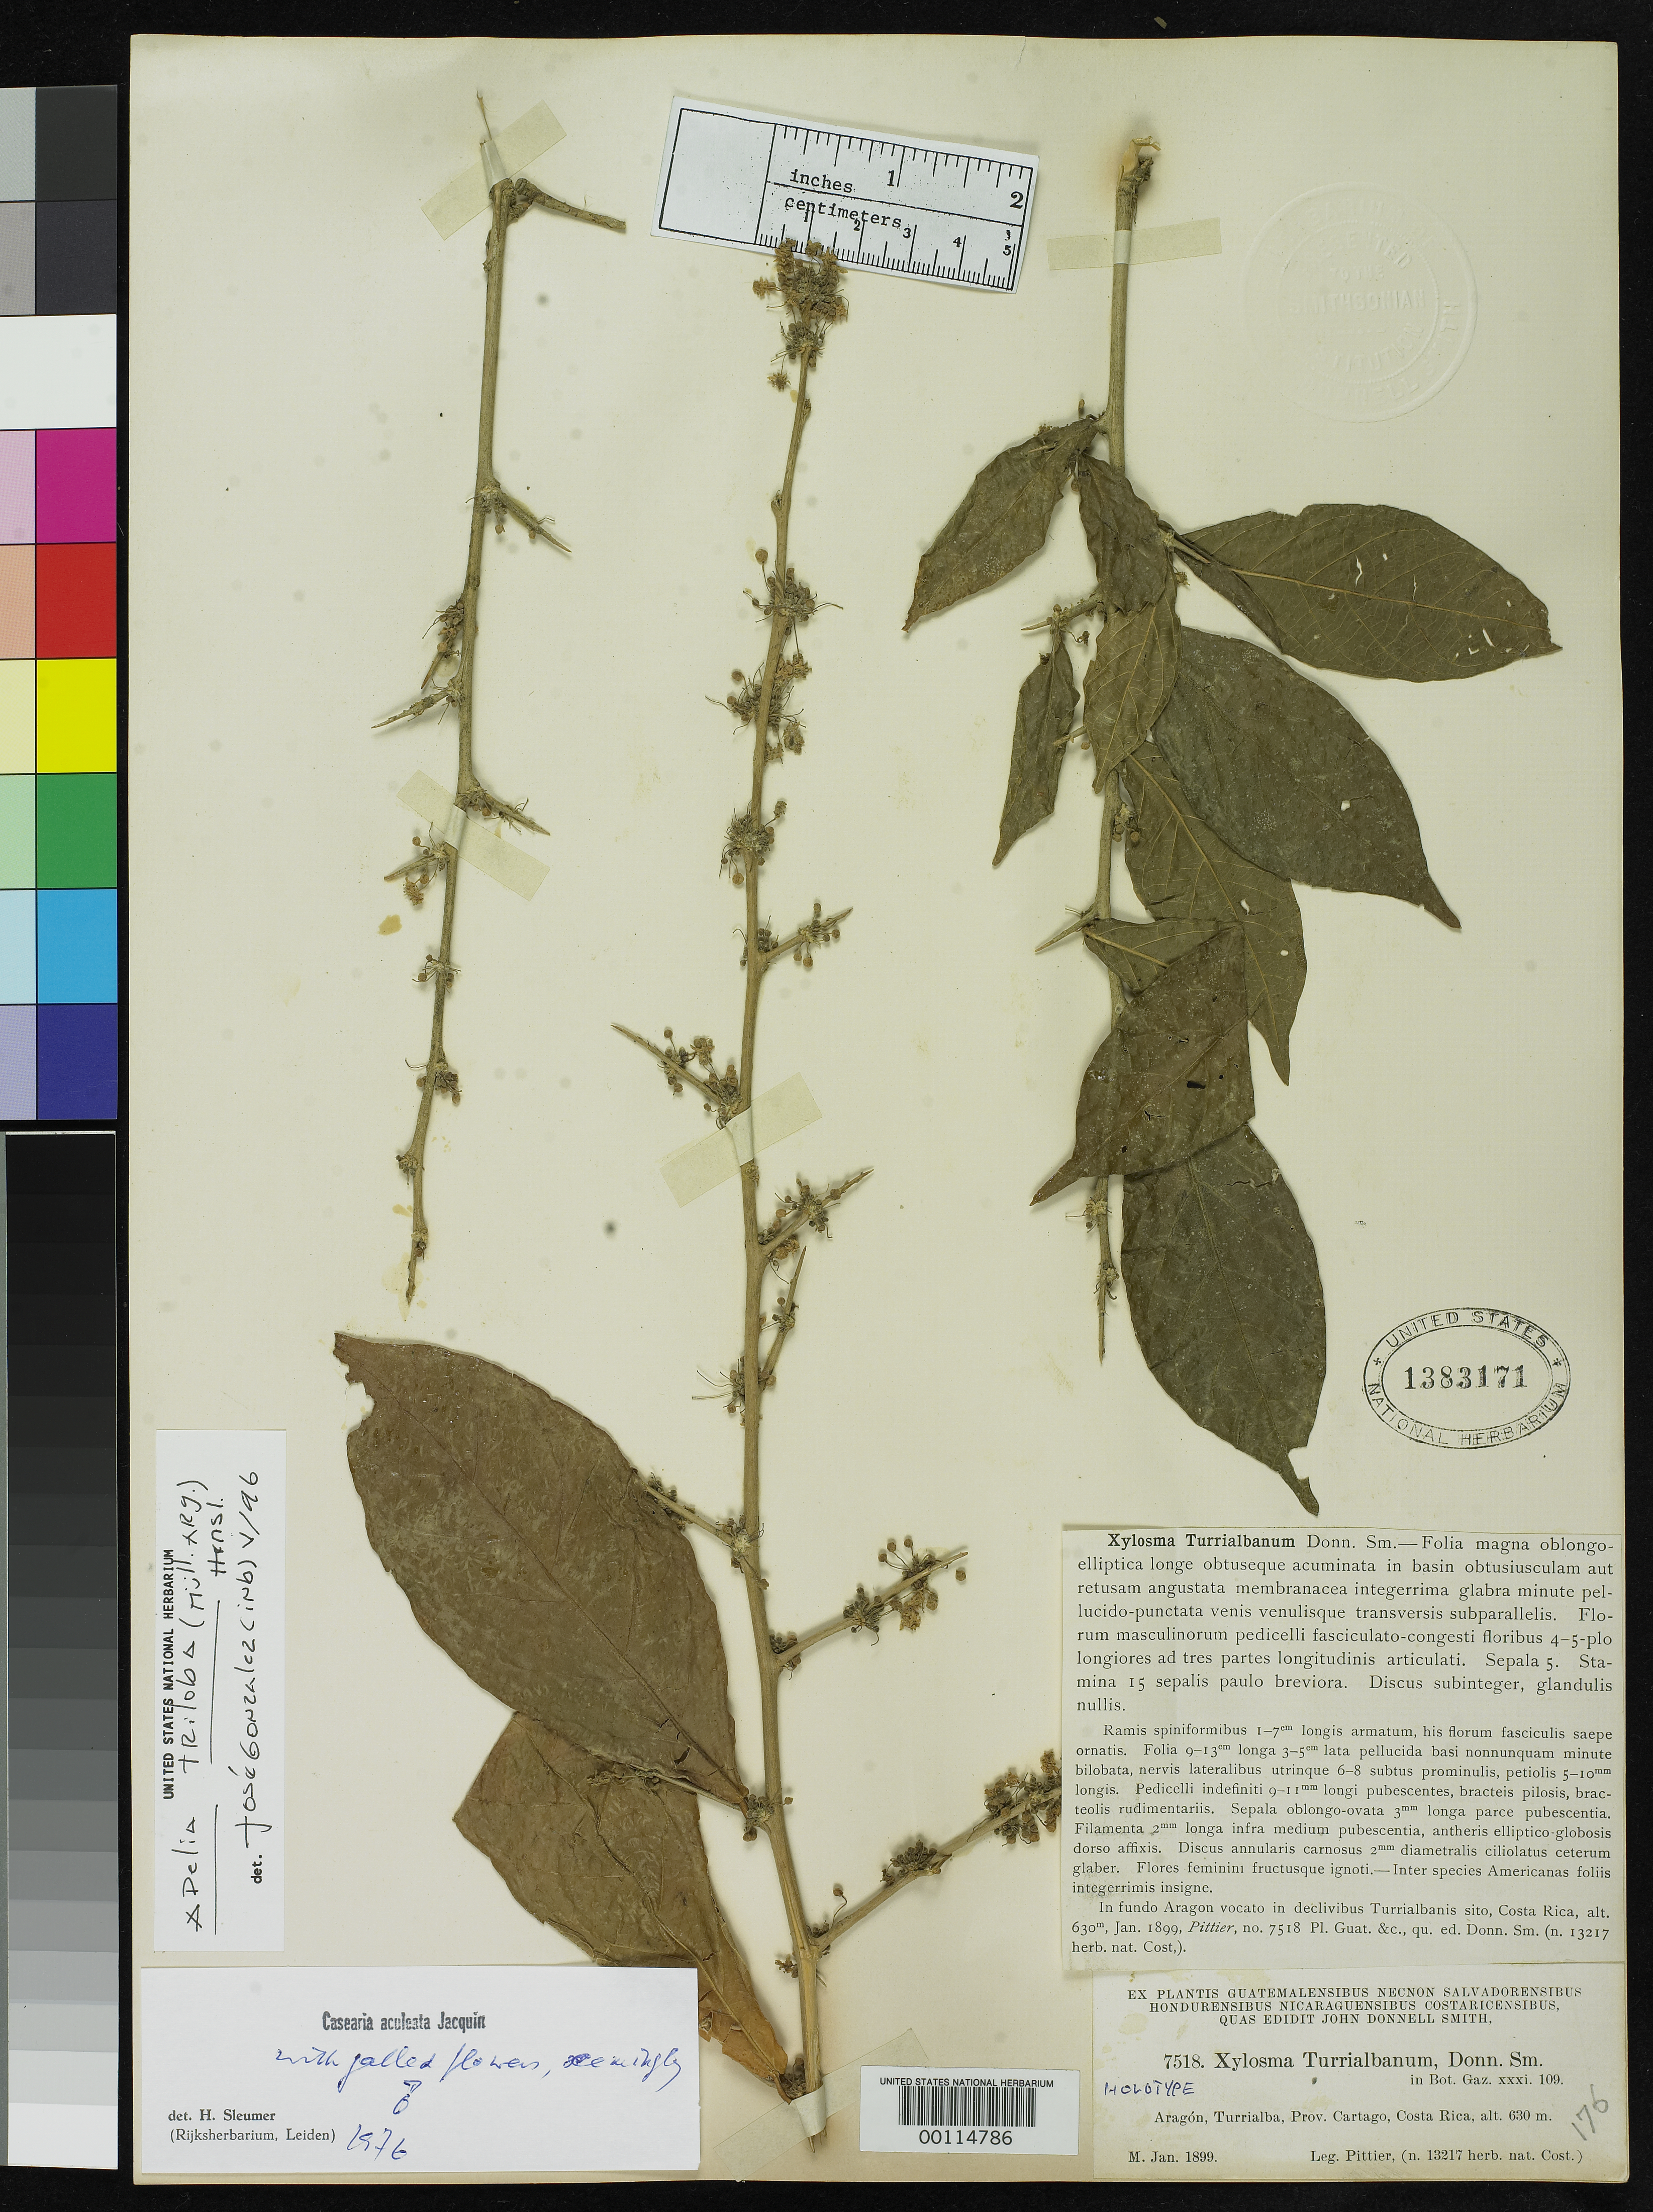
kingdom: Plantae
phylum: Tracheophyta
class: Magnoliopsida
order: Malpighiales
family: Salicaceae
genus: Xylosma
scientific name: Xylosma turrialbana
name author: Donn. Sm.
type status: Holotype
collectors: H. F. Pittier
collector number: J.D.S. 7518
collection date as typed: Jan 1899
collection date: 1899-01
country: Costa Rica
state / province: Cartago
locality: Aragon, Turrialba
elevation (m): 630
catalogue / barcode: US 1383171